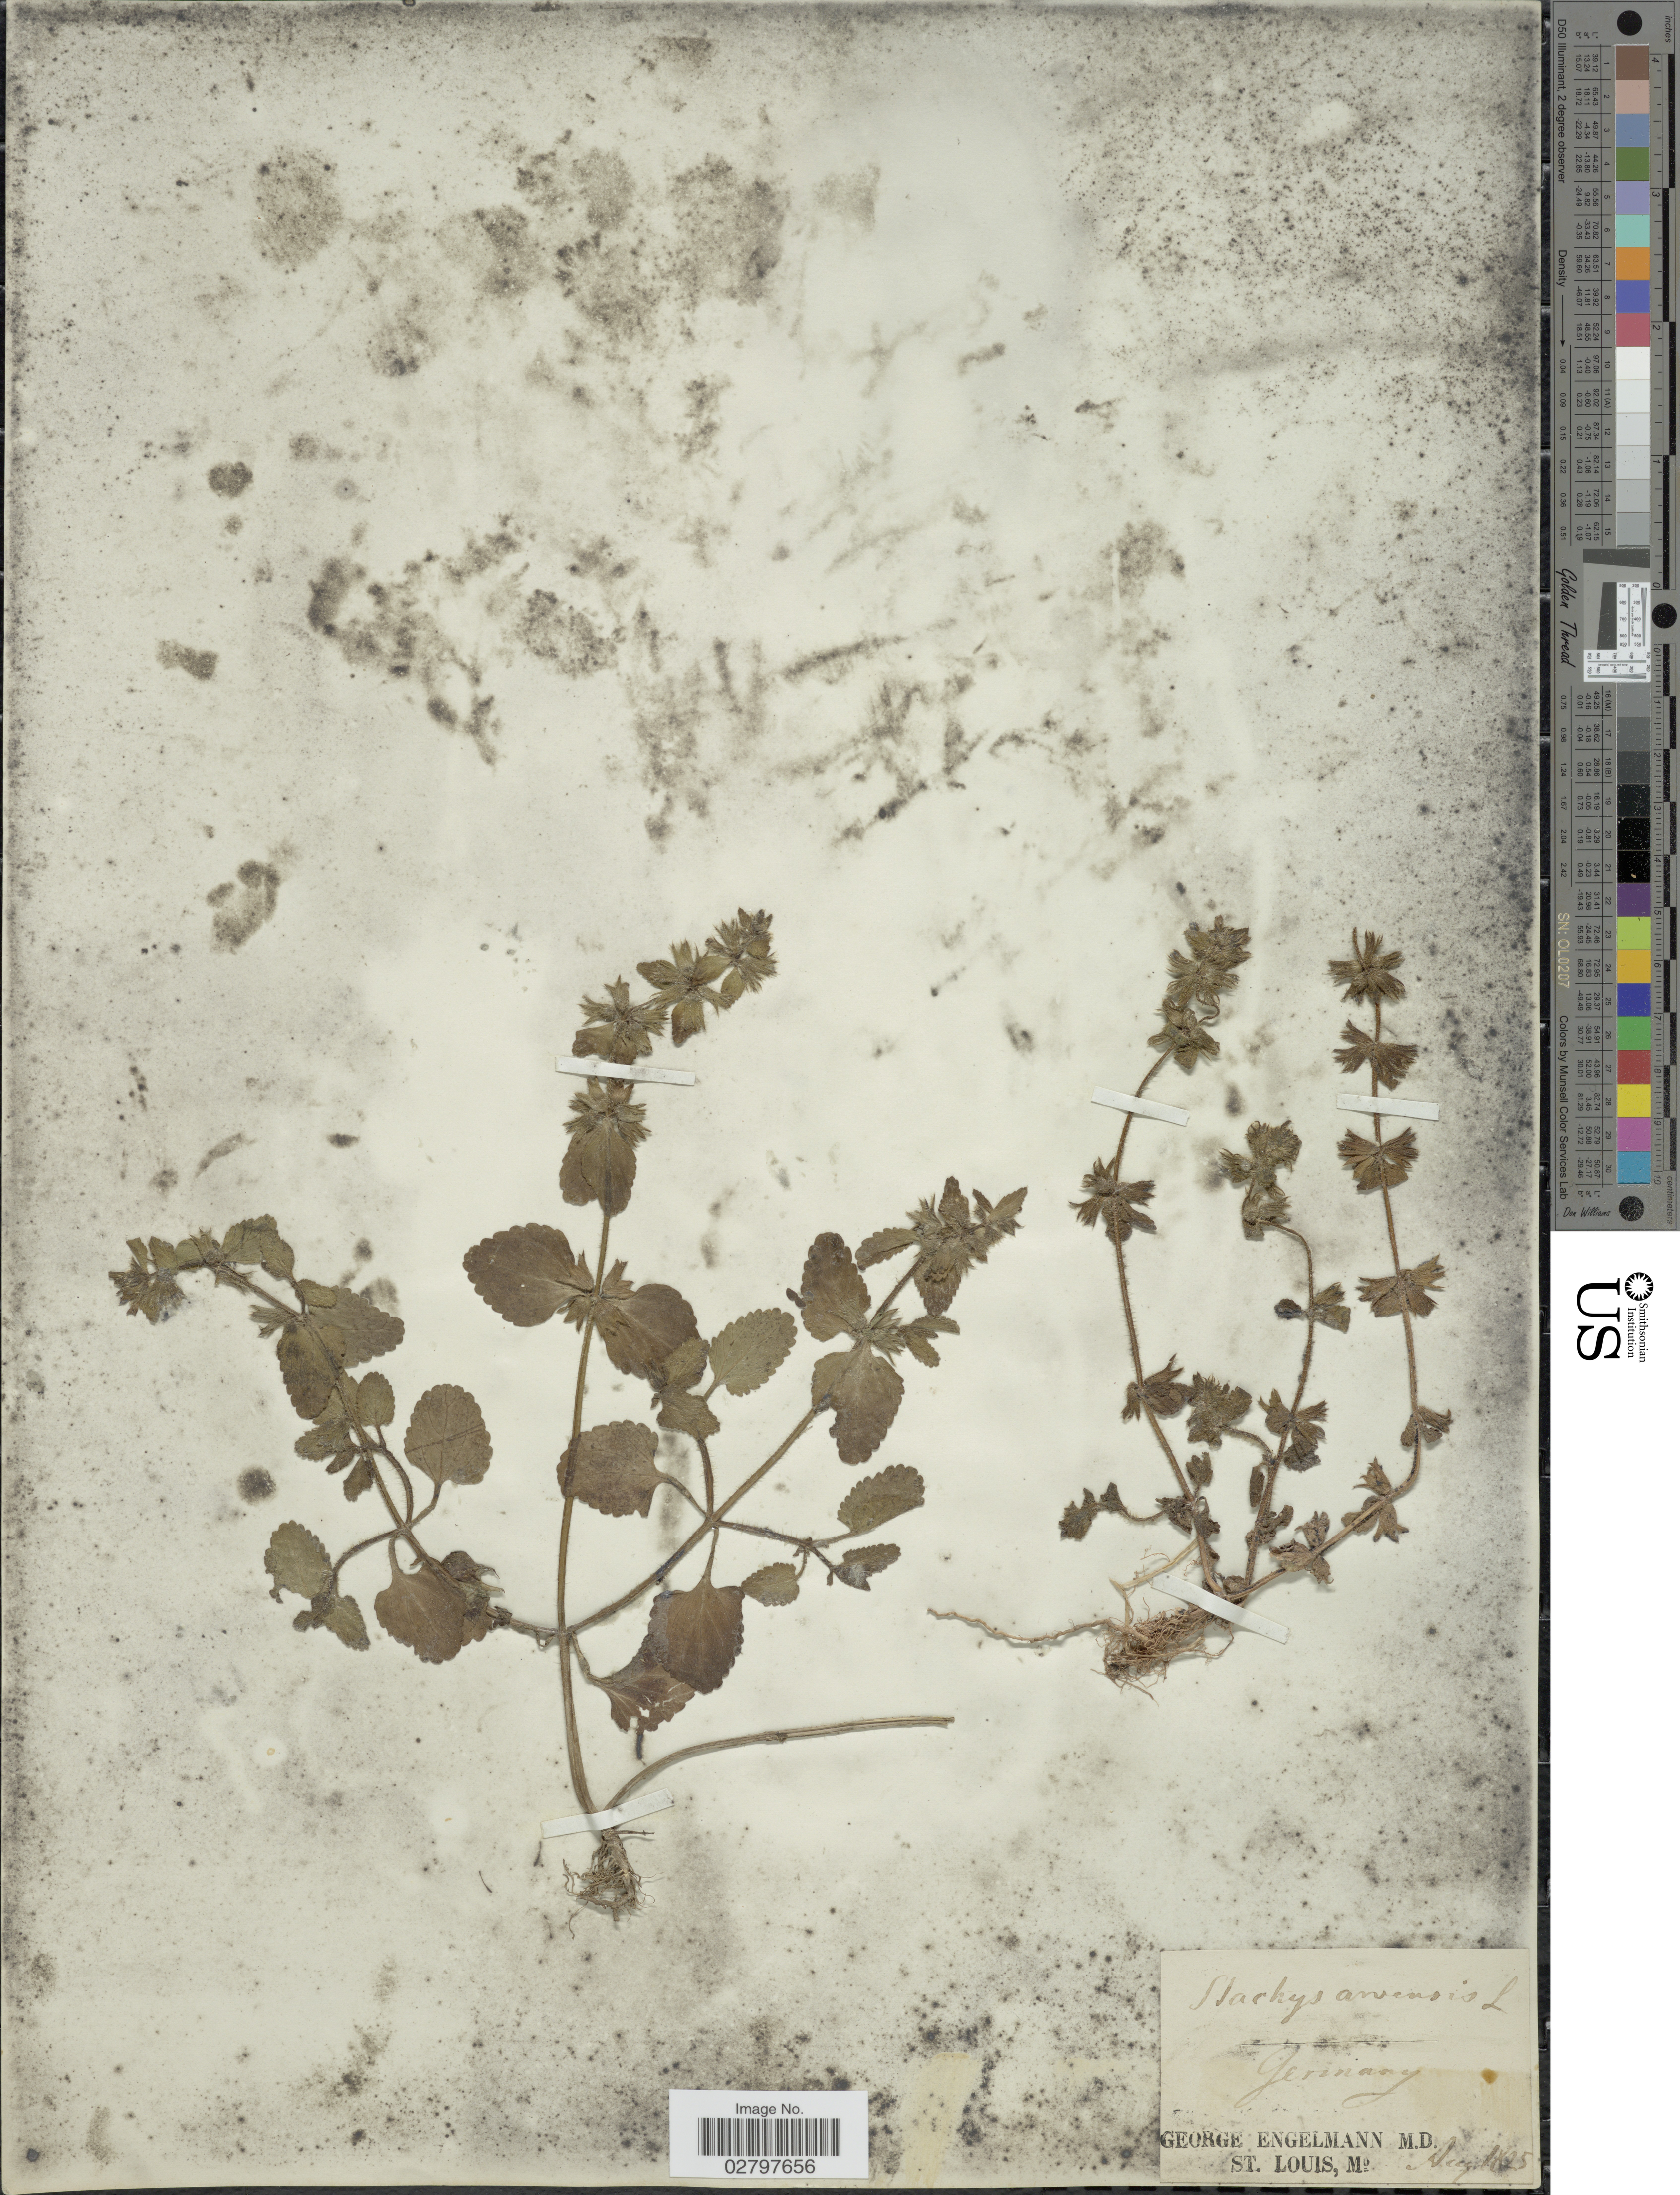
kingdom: Plantae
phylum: Tracheophyta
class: Magnoliopsida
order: Lamiales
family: Lamiaceae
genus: Stachys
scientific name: Stachys arvensis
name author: (L.) L.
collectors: G. Engelmann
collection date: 1825-08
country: Germany